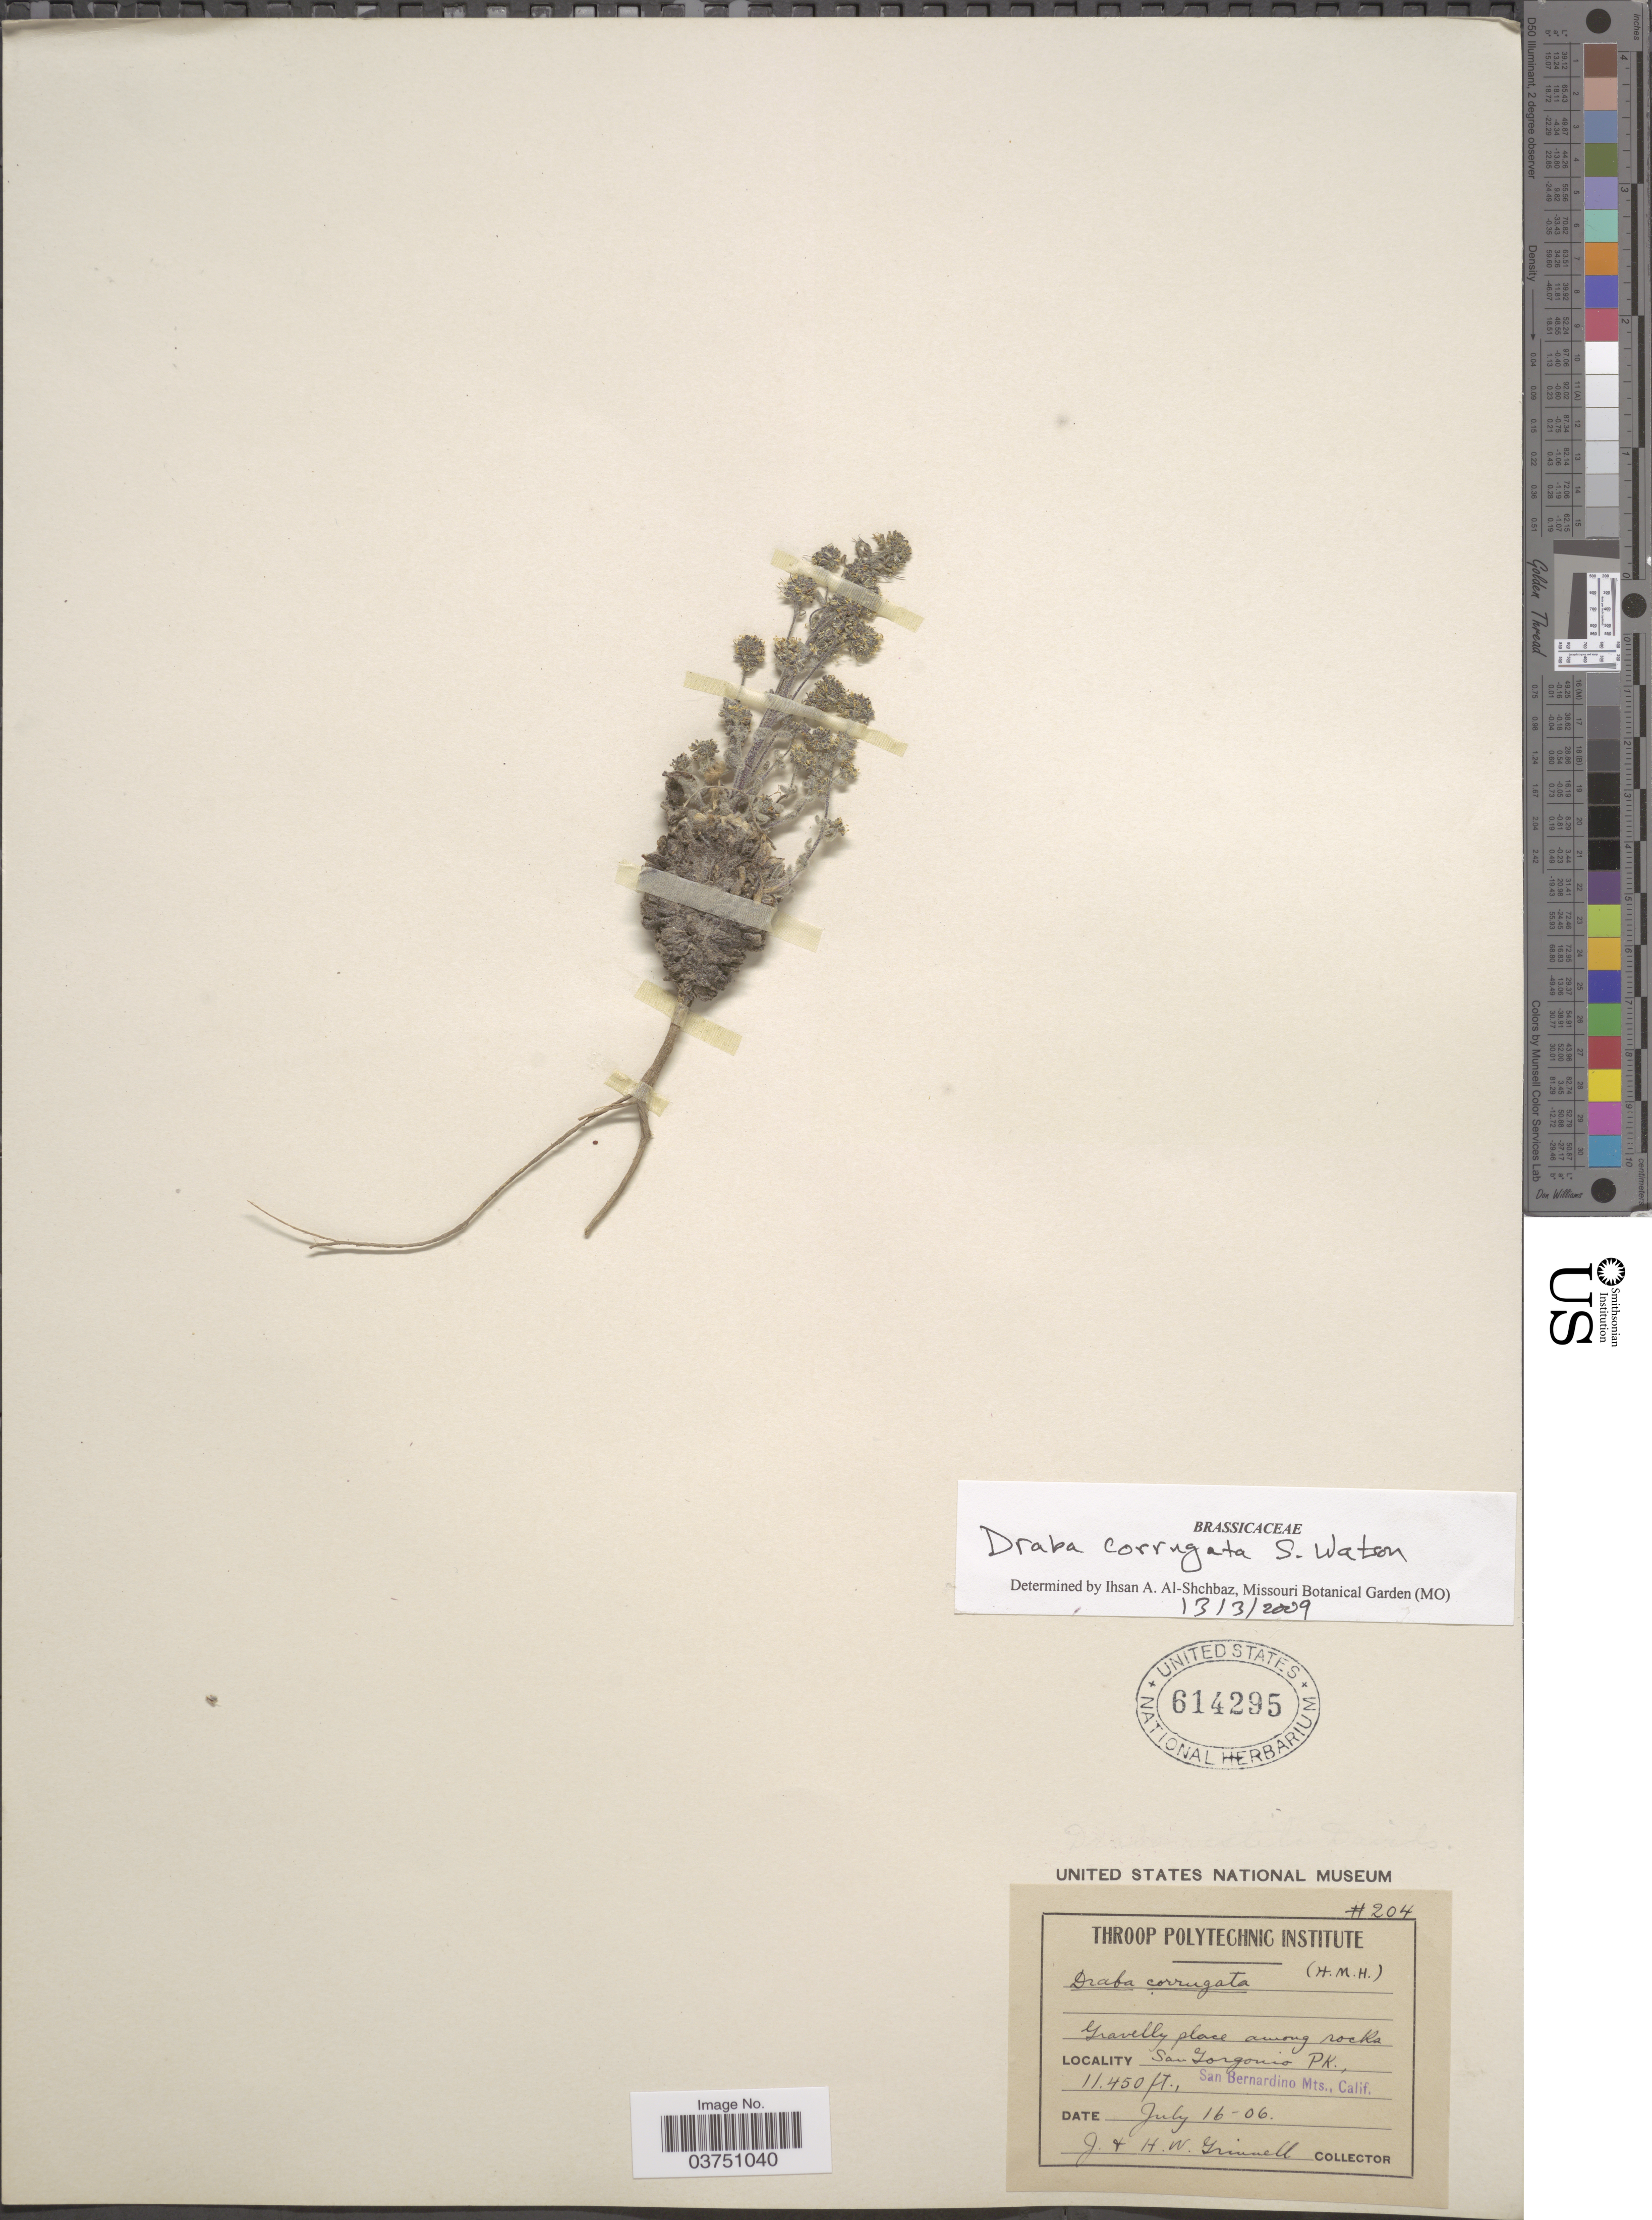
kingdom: Plantae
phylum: Tracheophyta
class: Magnoliopsida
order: Brassicales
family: Brassicaceae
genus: Draba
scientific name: Draba corrugata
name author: S. Watson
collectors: J. Grinnell & H. Grinnell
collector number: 204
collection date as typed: Transcribed d/m/y: 16/7/6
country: United States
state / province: California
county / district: San Bernardino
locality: San Gorgonio Pk., San Bernardino Mts.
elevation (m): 3490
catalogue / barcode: US 614295